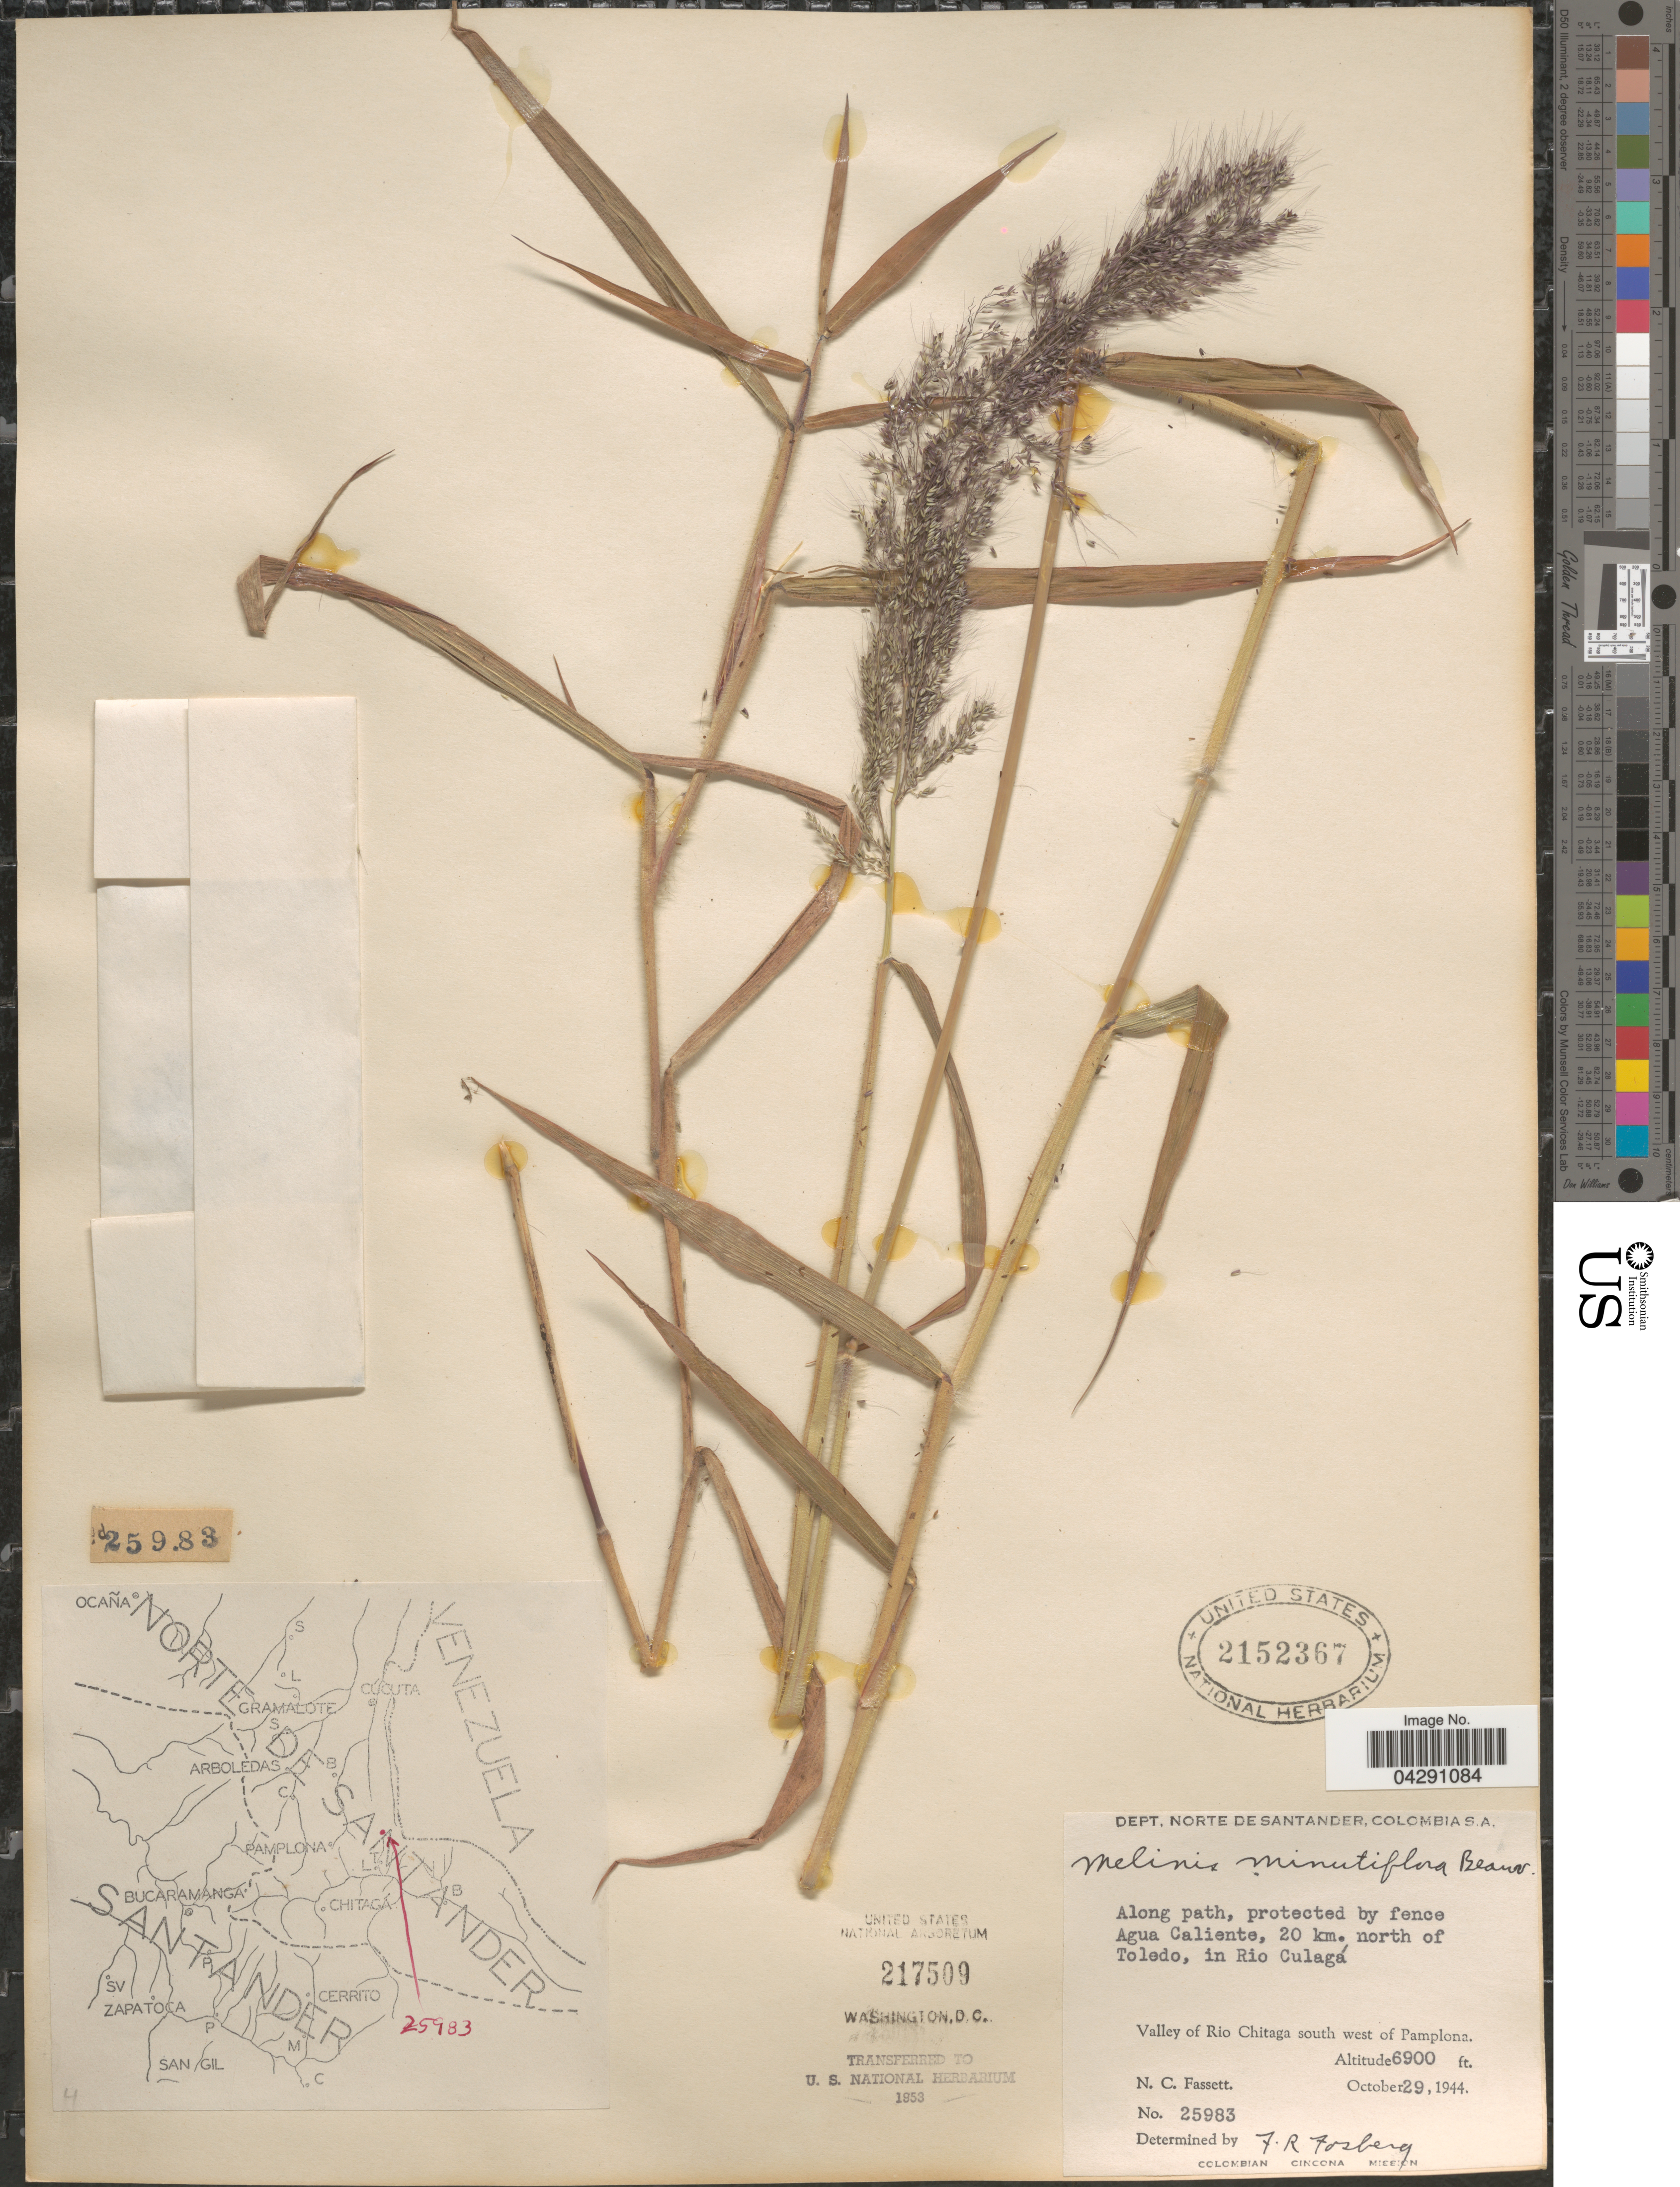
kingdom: Plantae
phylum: Tracheophyta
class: Liliopsida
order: Poales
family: Poaceae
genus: Melinis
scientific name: Melinis minutiflora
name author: P. Beauv.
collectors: N. C. Fassett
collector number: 25983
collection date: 1944-10-29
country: Colombia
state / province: Norte de Santander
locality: Dept. Norte de Santander. Along path, protected by fence Agua Caliente, 20 km. north of Toledo, in Rio Culagá. Valley of Rio Chitaga south west of Pamplona. Colombian Cincona Mission.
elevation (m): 2103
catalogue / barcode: US 2152367